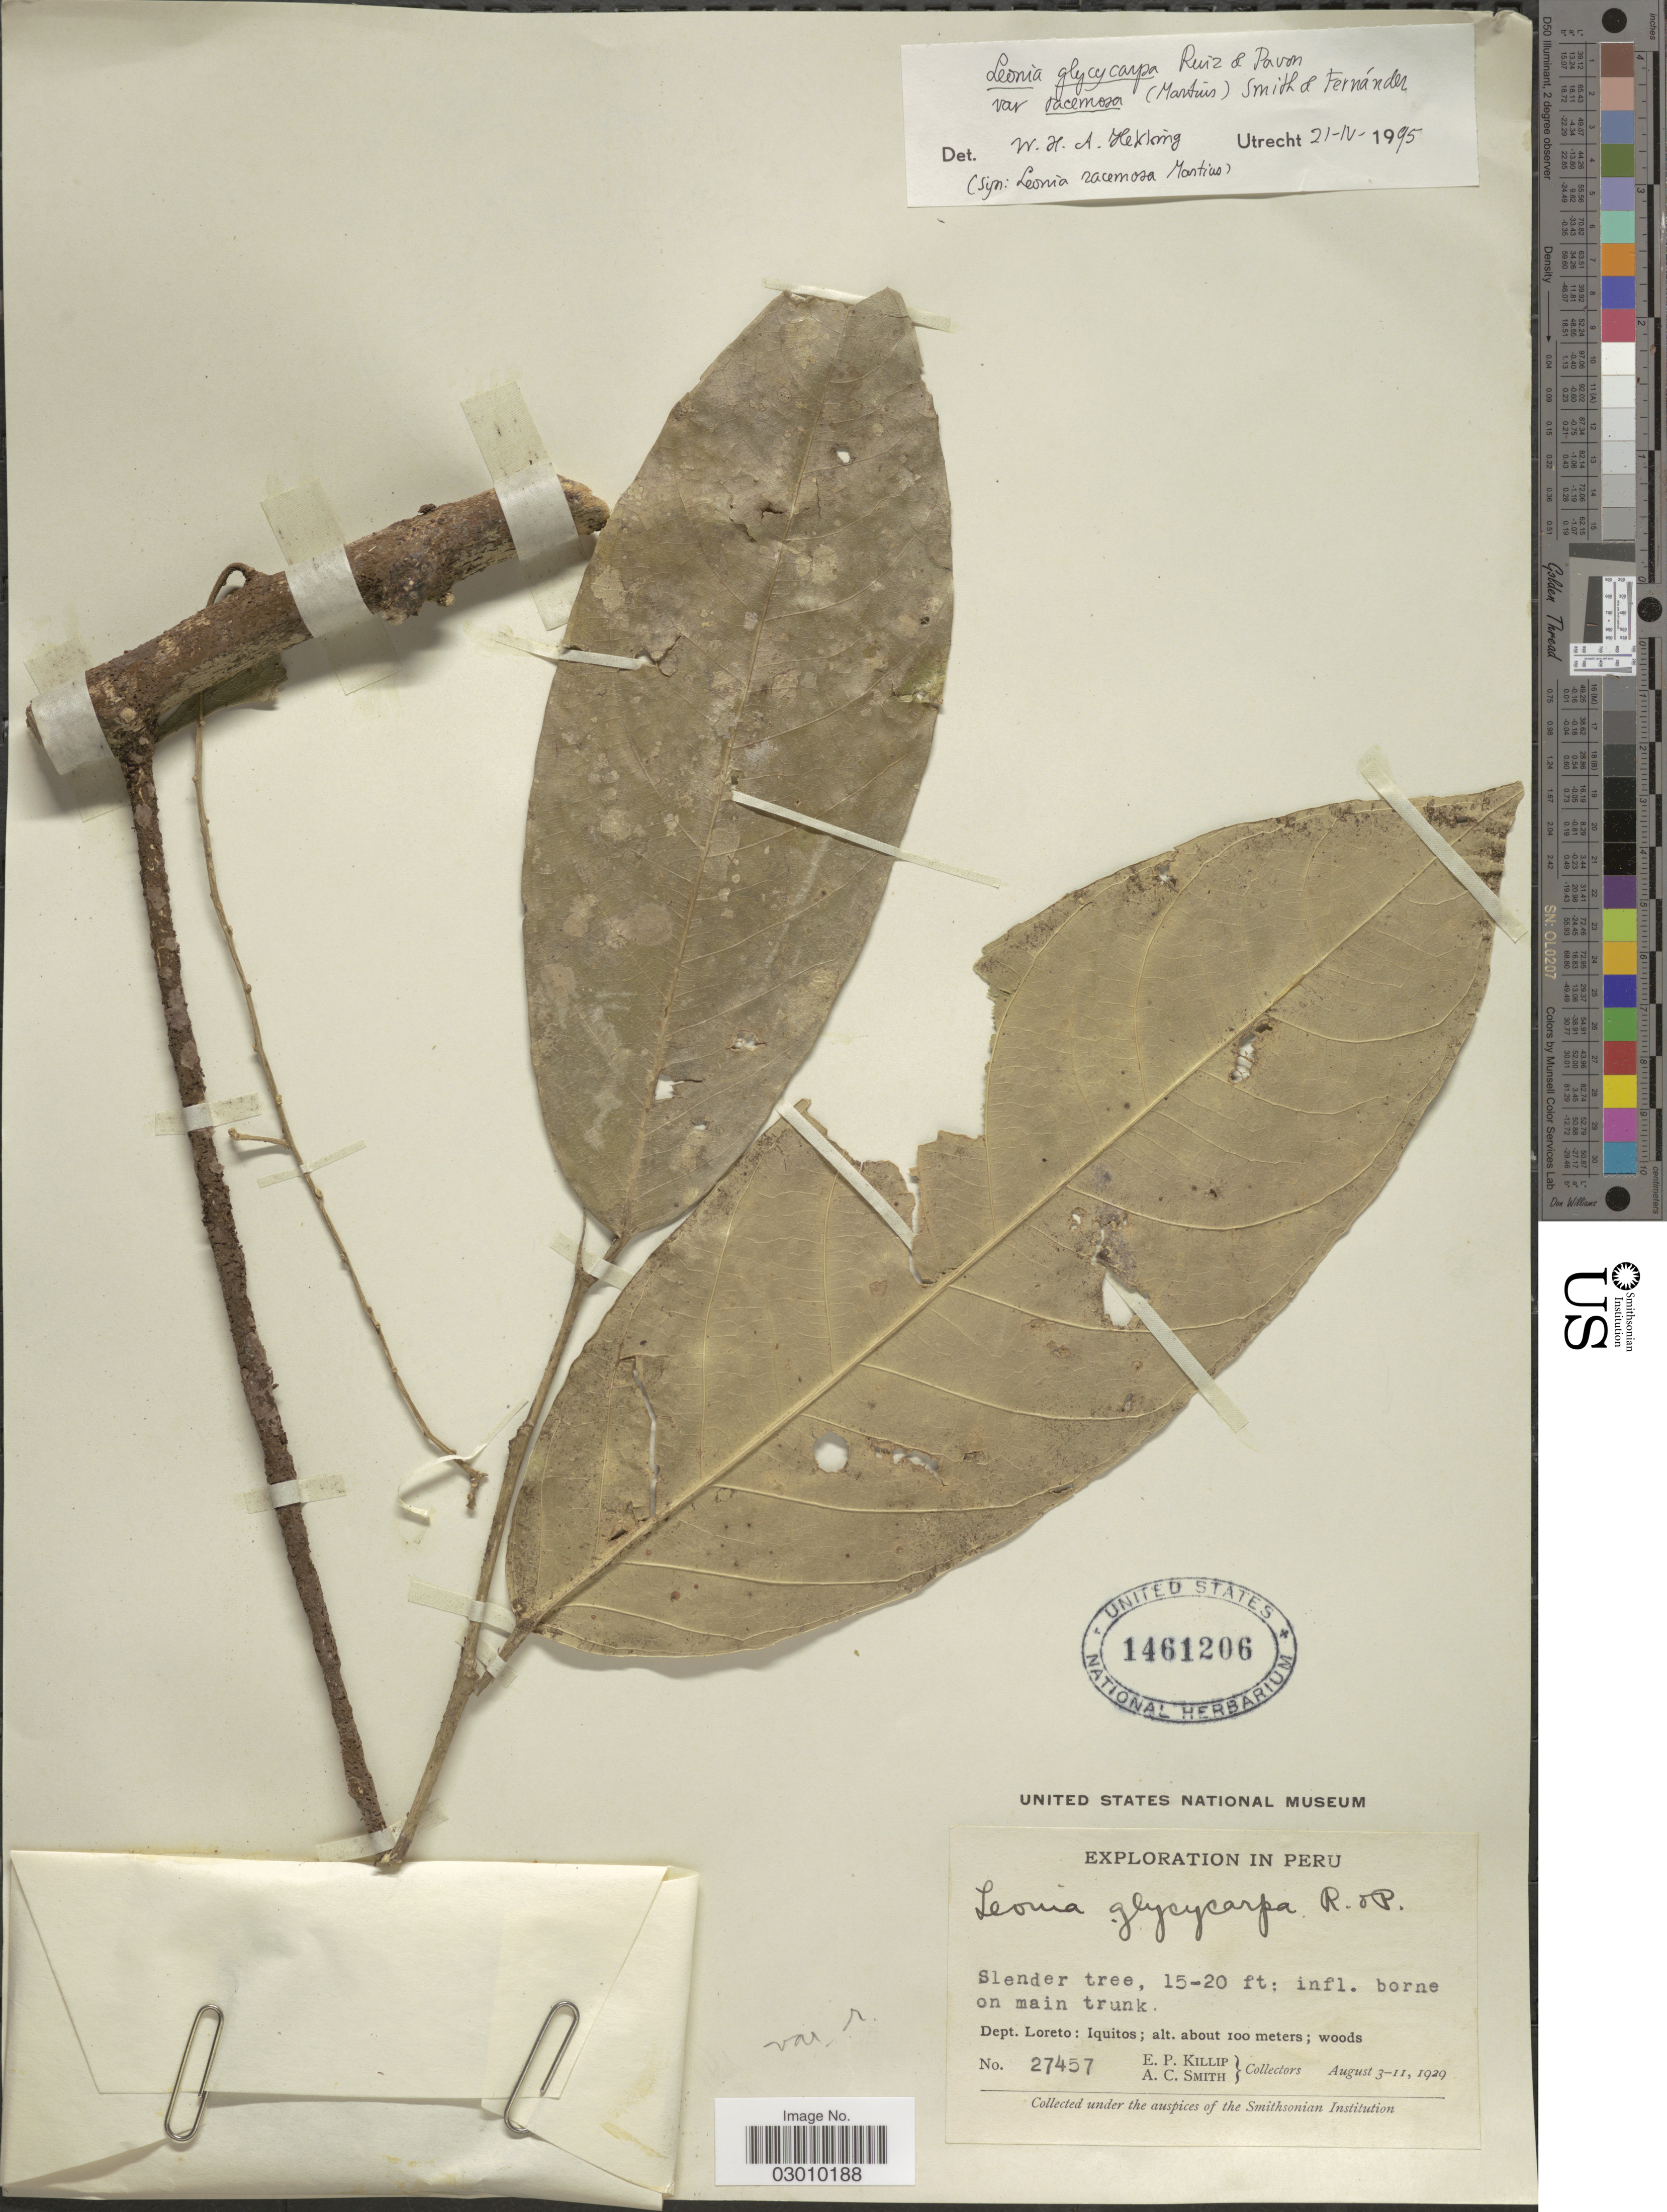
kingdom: Plantae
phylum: Tracheophyta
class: Magnoliopsida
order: Malpighiales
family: Violaceae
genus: Leonia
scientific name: Leonia glycycarpa var. racemosa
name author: (Mart.) L.B. Sm. & A. Fernández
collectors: E. P. Killip & A. C. Smith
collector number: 27457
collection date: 1929-08-03/1929-08-11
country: Peru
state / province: Loreto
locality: Dept. Loreto: Iquitos.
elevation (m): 100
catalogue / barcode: US 1461206